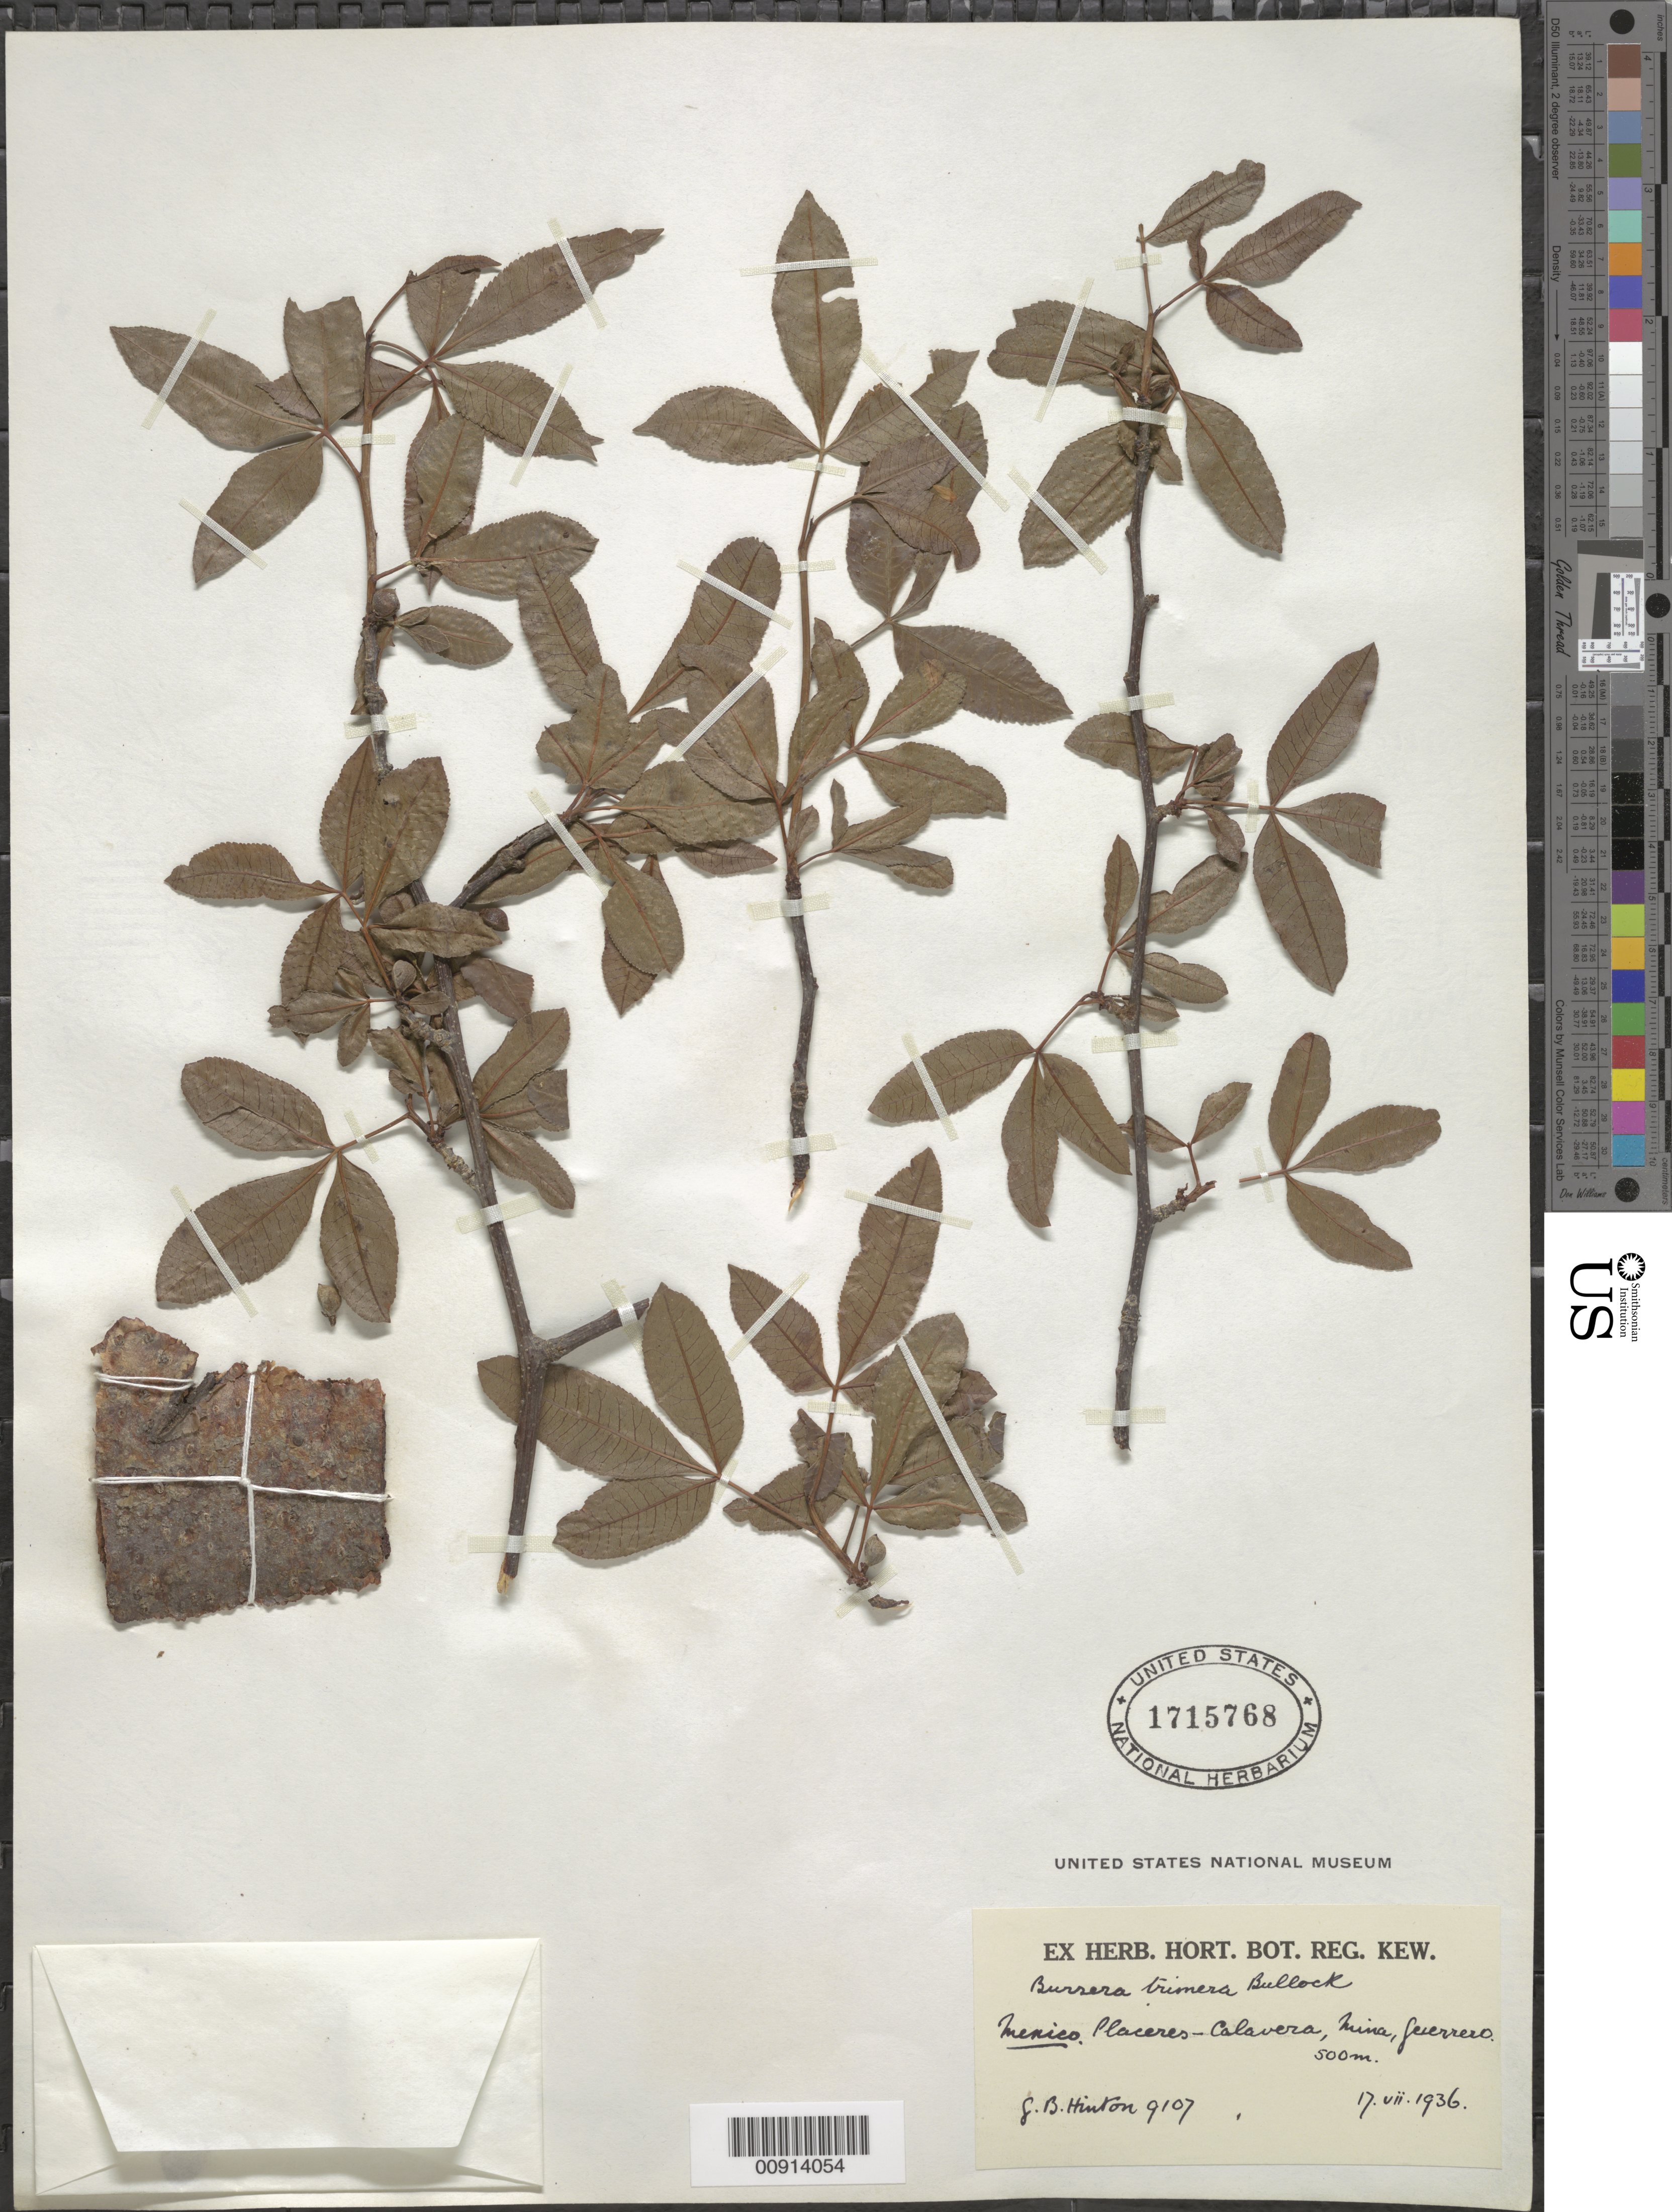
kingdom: Plantae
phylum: Tracheophyta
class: Magnoliopsida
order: Sapindales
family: Burseraceae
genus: Bursera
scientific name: Bursera trimera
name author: Bullock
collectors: G. B. Hinton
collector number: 9107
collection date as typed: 17 Jul 1936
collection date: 1936-07-17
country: Mexico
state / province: Guerrero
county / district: Mina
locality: Placeres - Calavera, Mina, Guerrero.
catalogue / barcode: US 1715768